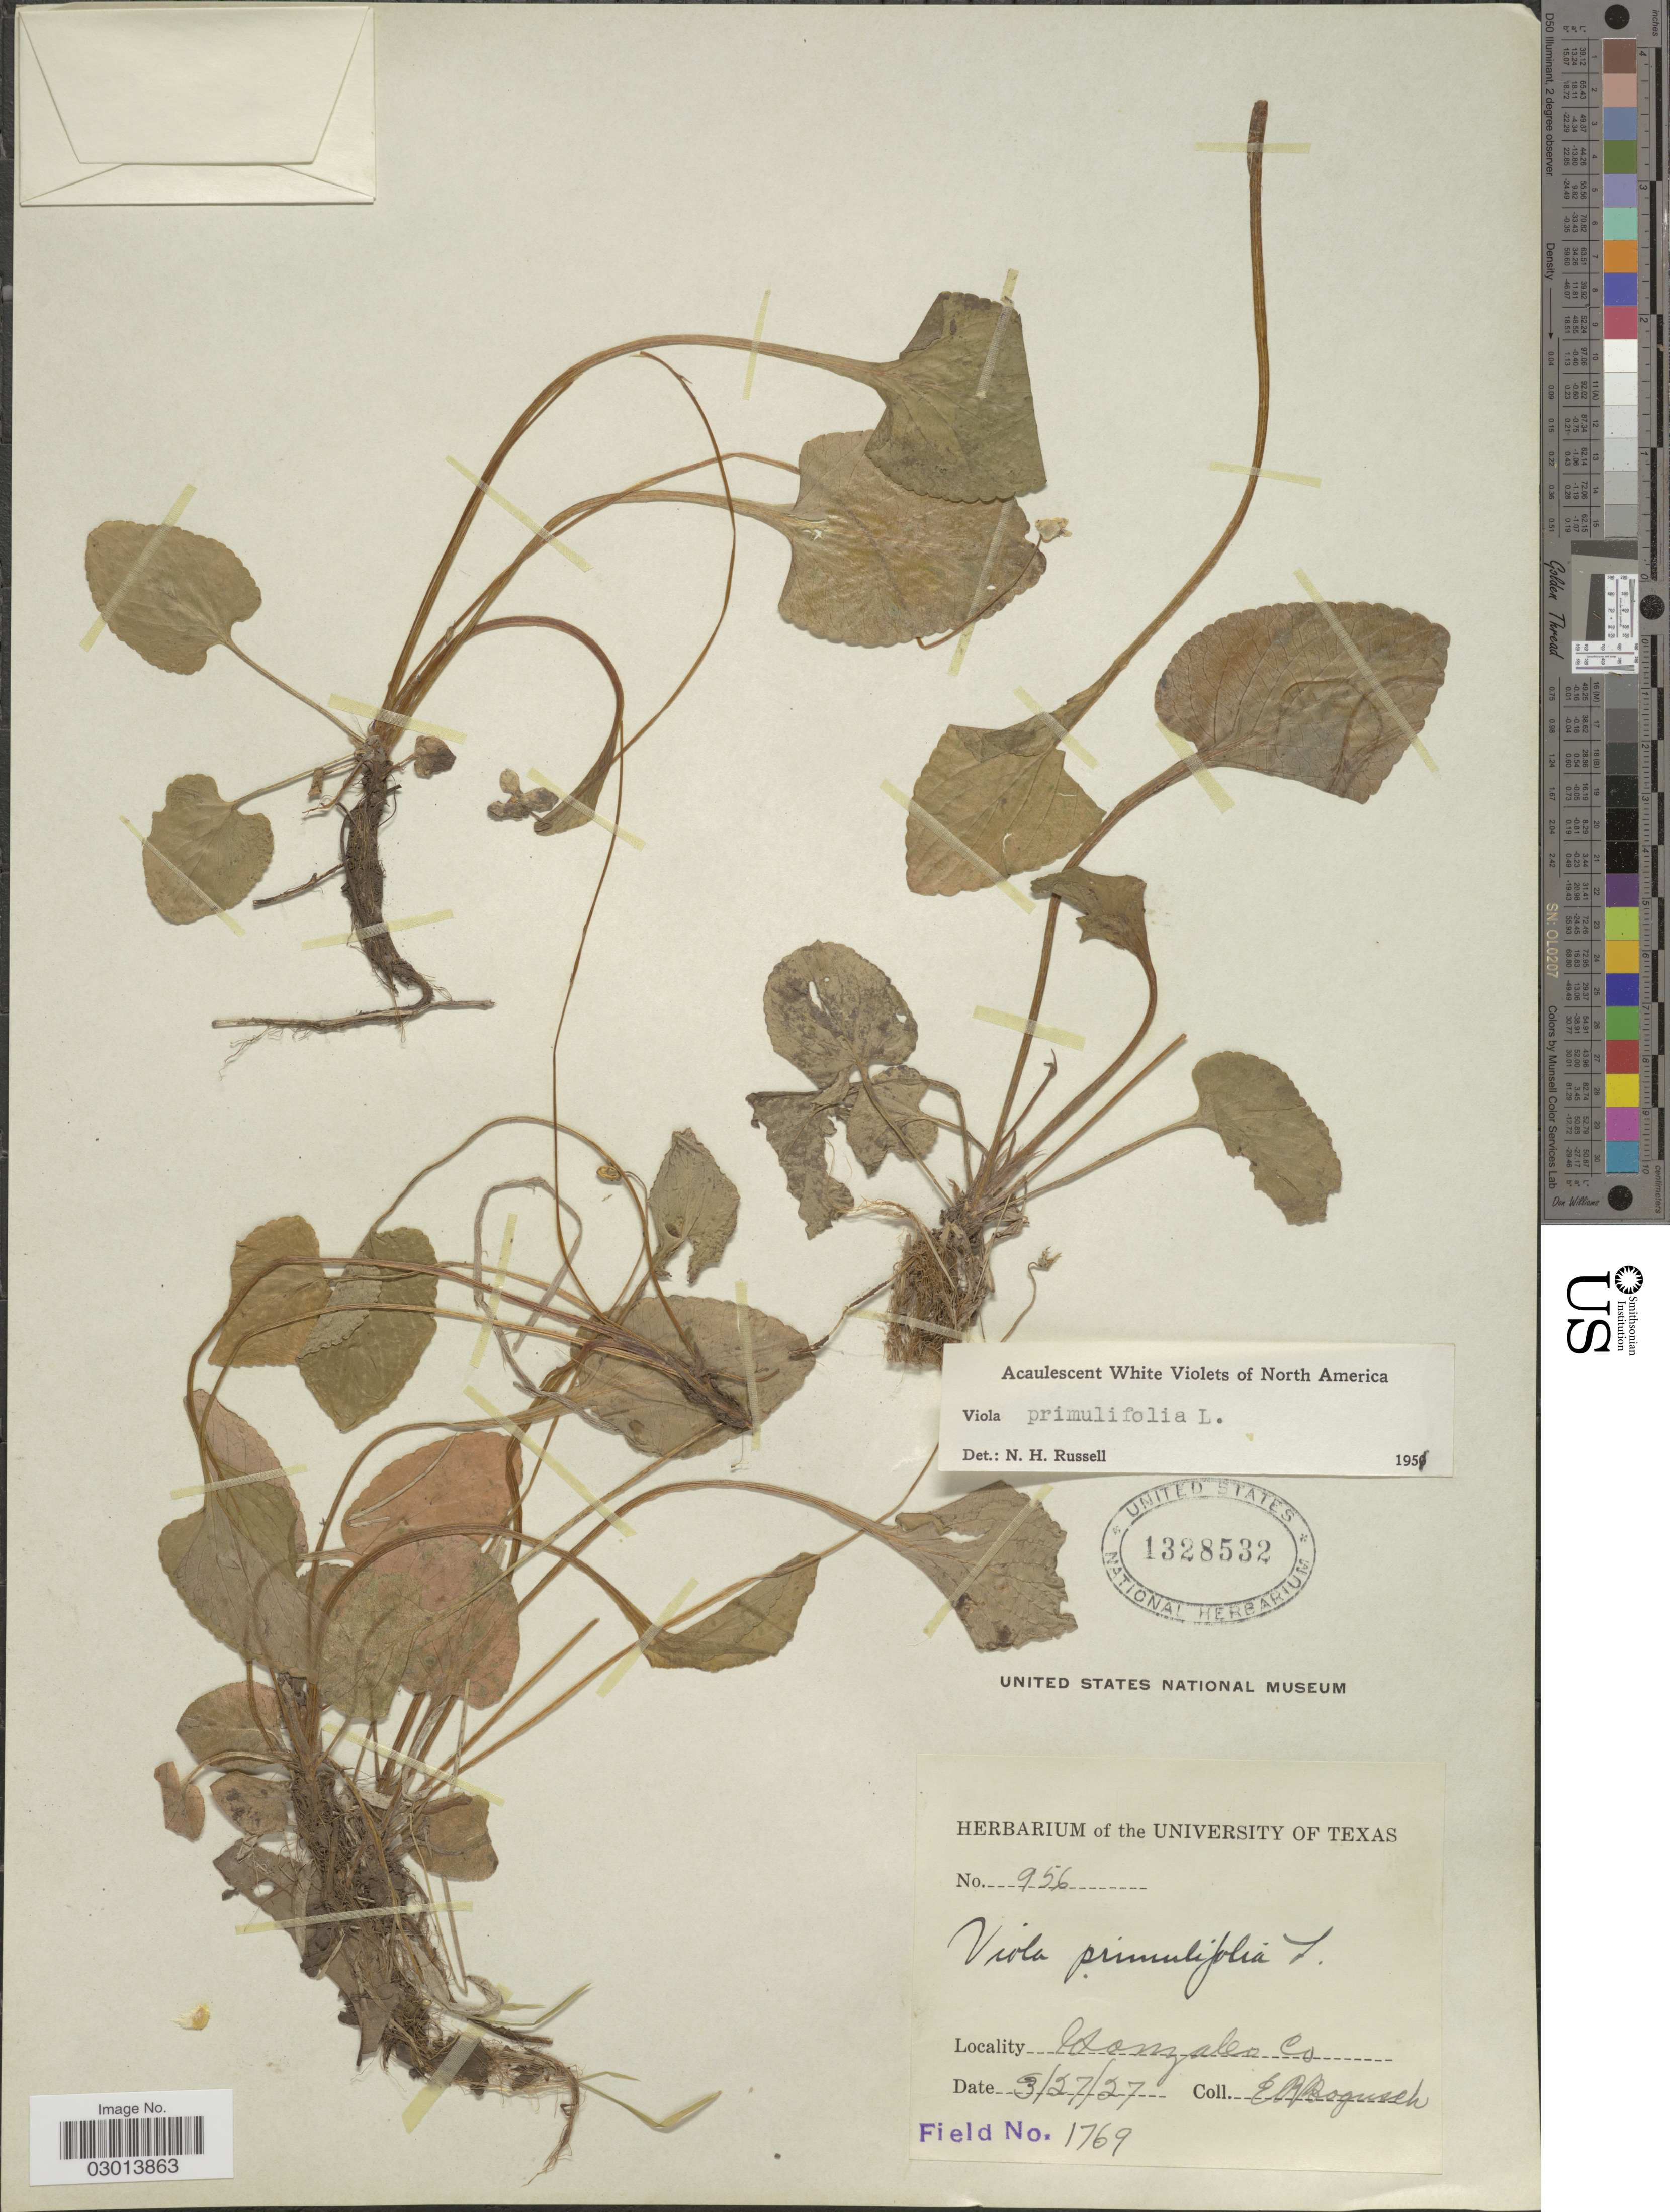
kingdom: Plantae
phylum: Tracheophyta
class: Magnoliopsida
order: Malpighiales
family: Violaceae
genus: Viola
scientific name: Viola primulifolia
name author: L.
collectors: E. Bogusch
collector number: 956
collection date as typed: Transcribed d/m/y: 27/3/27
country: United States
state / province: Texas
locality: Gonzales Co.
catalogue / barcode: US 1328532